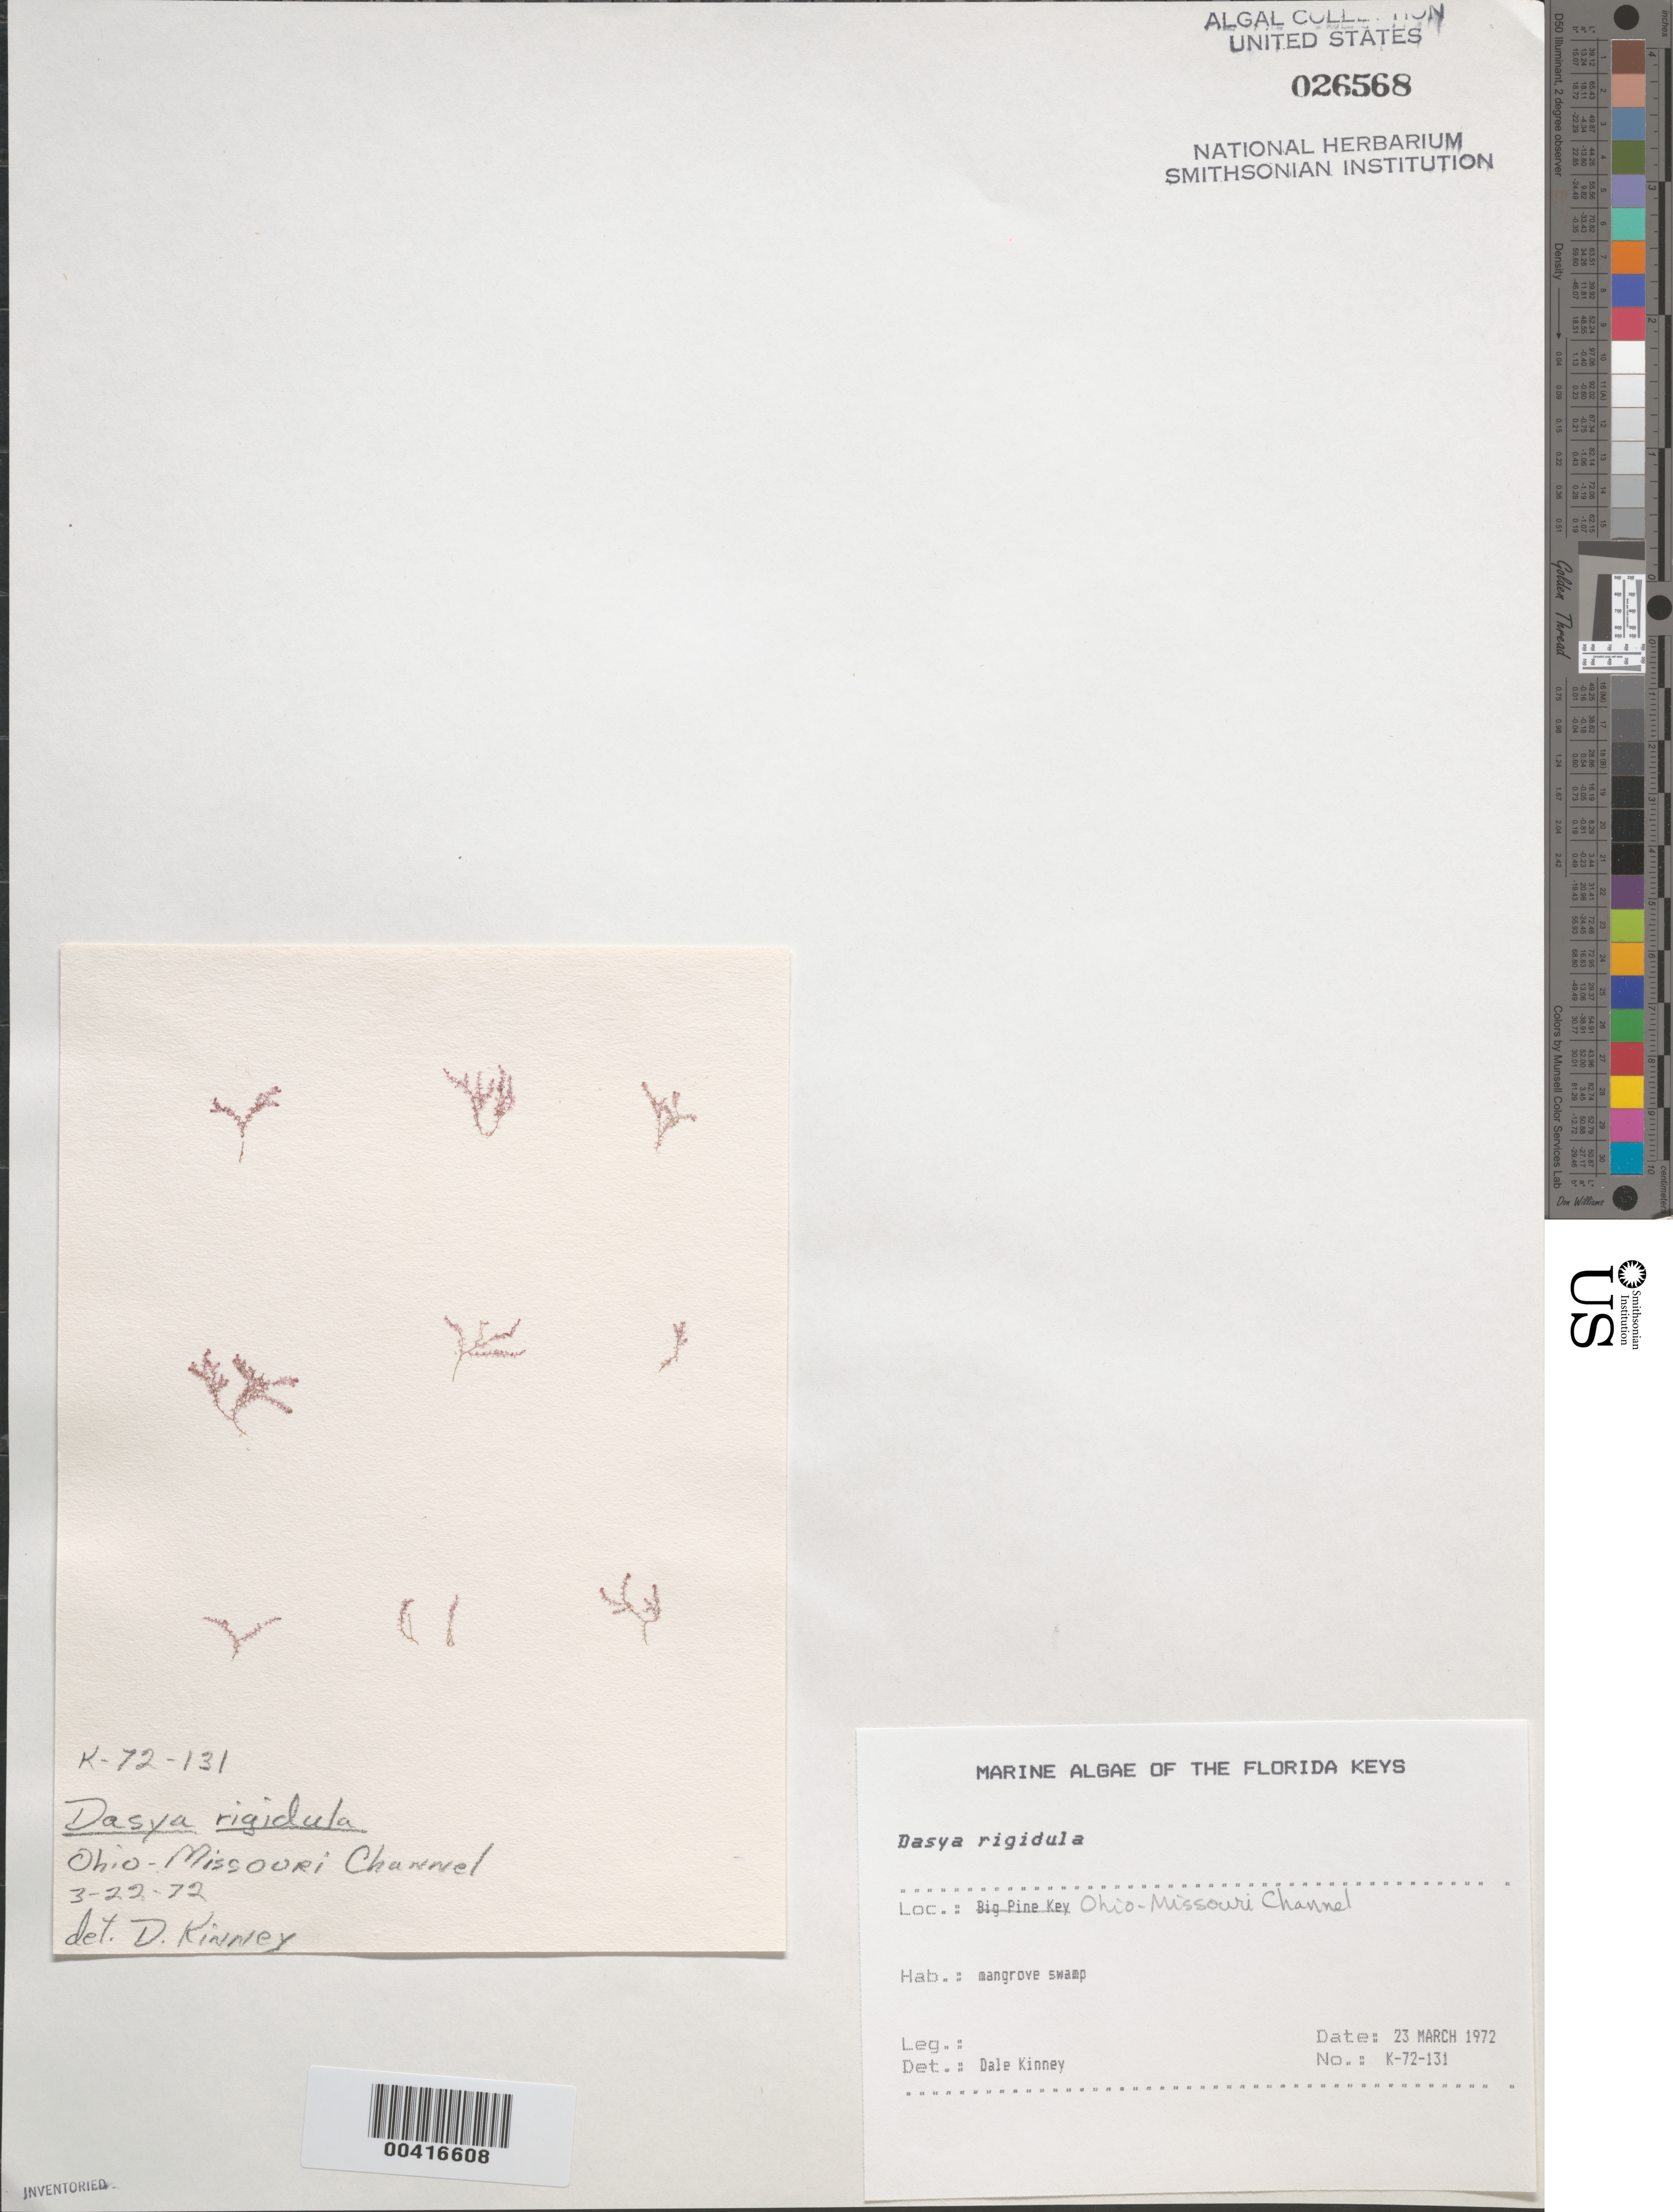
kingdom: Plantae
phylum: Rhodophyta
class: Florideophyceae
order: Ceramiales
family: Dasyaceae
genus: Dasya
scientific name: Dasya rigidula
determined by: Kinney, D.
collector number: K-72-131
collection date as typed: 23 Mar 1972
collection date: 1972-03-23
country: United States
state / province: Florida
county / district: Monroe County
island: Florida Keys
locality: Ohio Key - Missouri Key channel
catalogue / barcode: US 26568